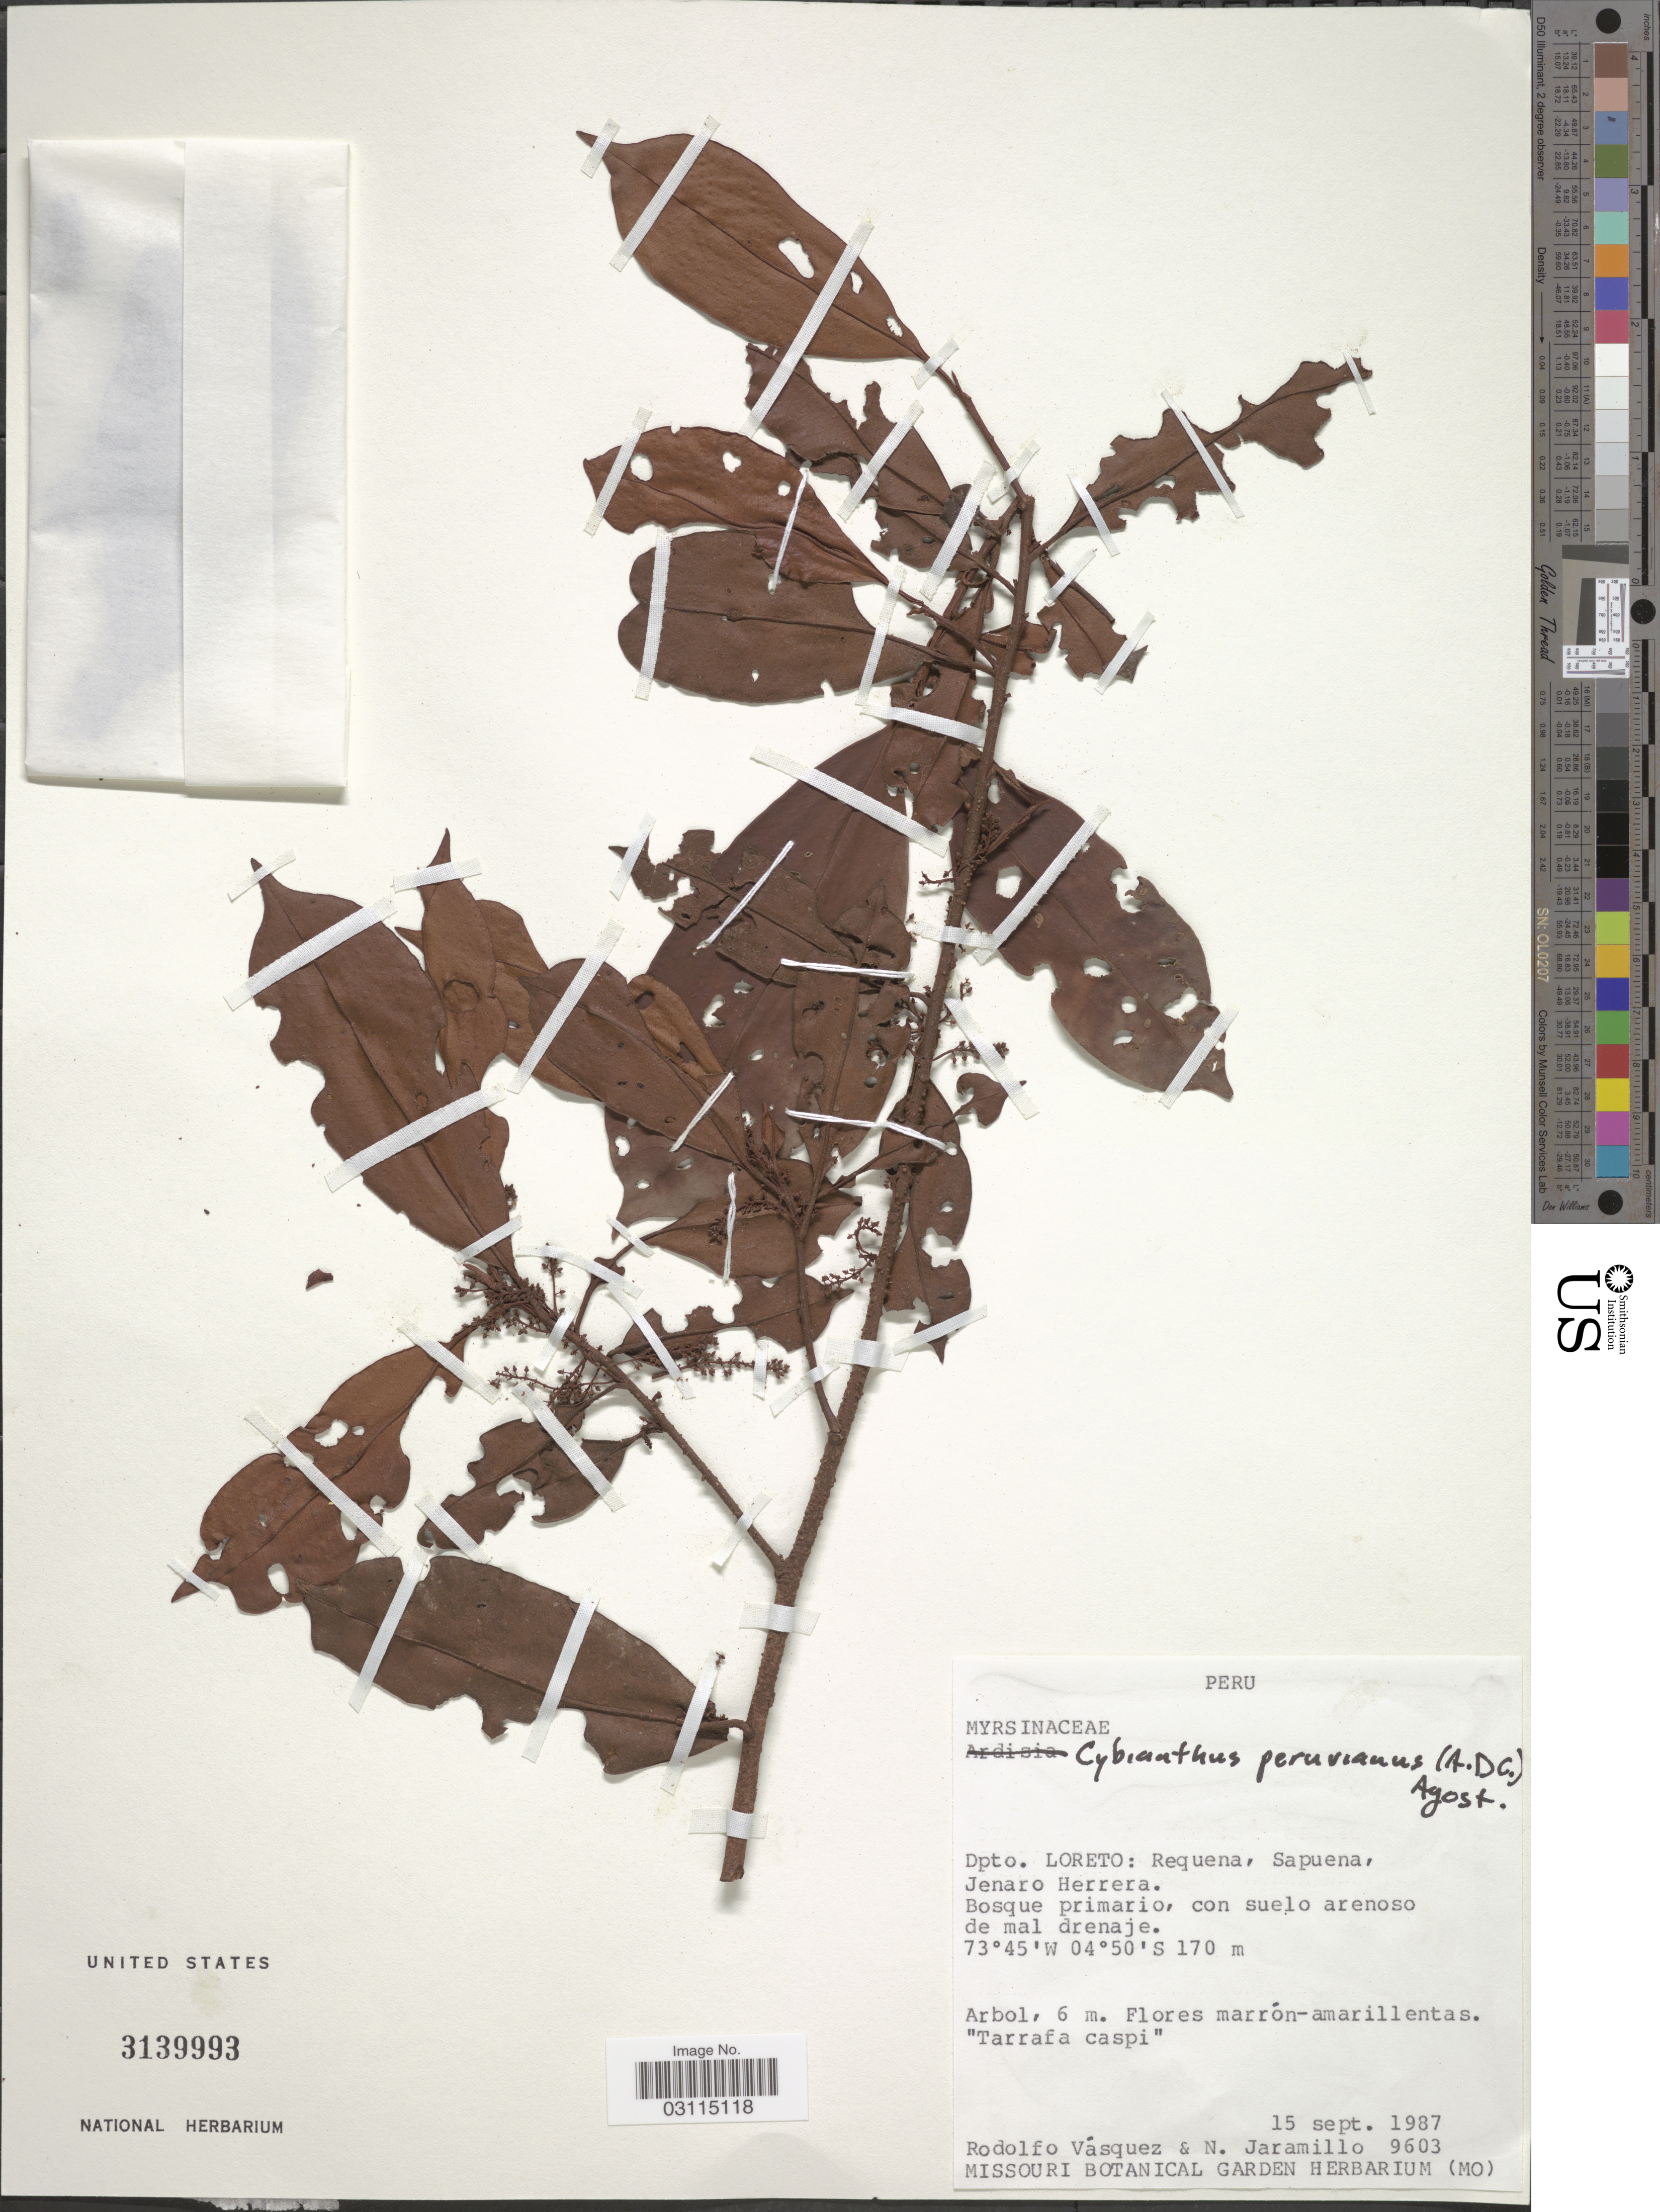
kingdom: Plantae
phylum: Tracheophyta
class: Magnoliopsida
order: Ericales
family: Primulaceae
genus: Cybianthus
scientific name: Cybianthus peruvianus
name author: (A. DC.) Miq.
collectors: R. Vásquez & N. Jaramillo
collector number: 9603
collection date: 1987-09-15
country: Peru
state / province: Loreto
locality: Dpto. Loreto: Requena, Sapuena, Jenaro Herrera.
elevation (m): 170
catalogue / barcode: US 3139993